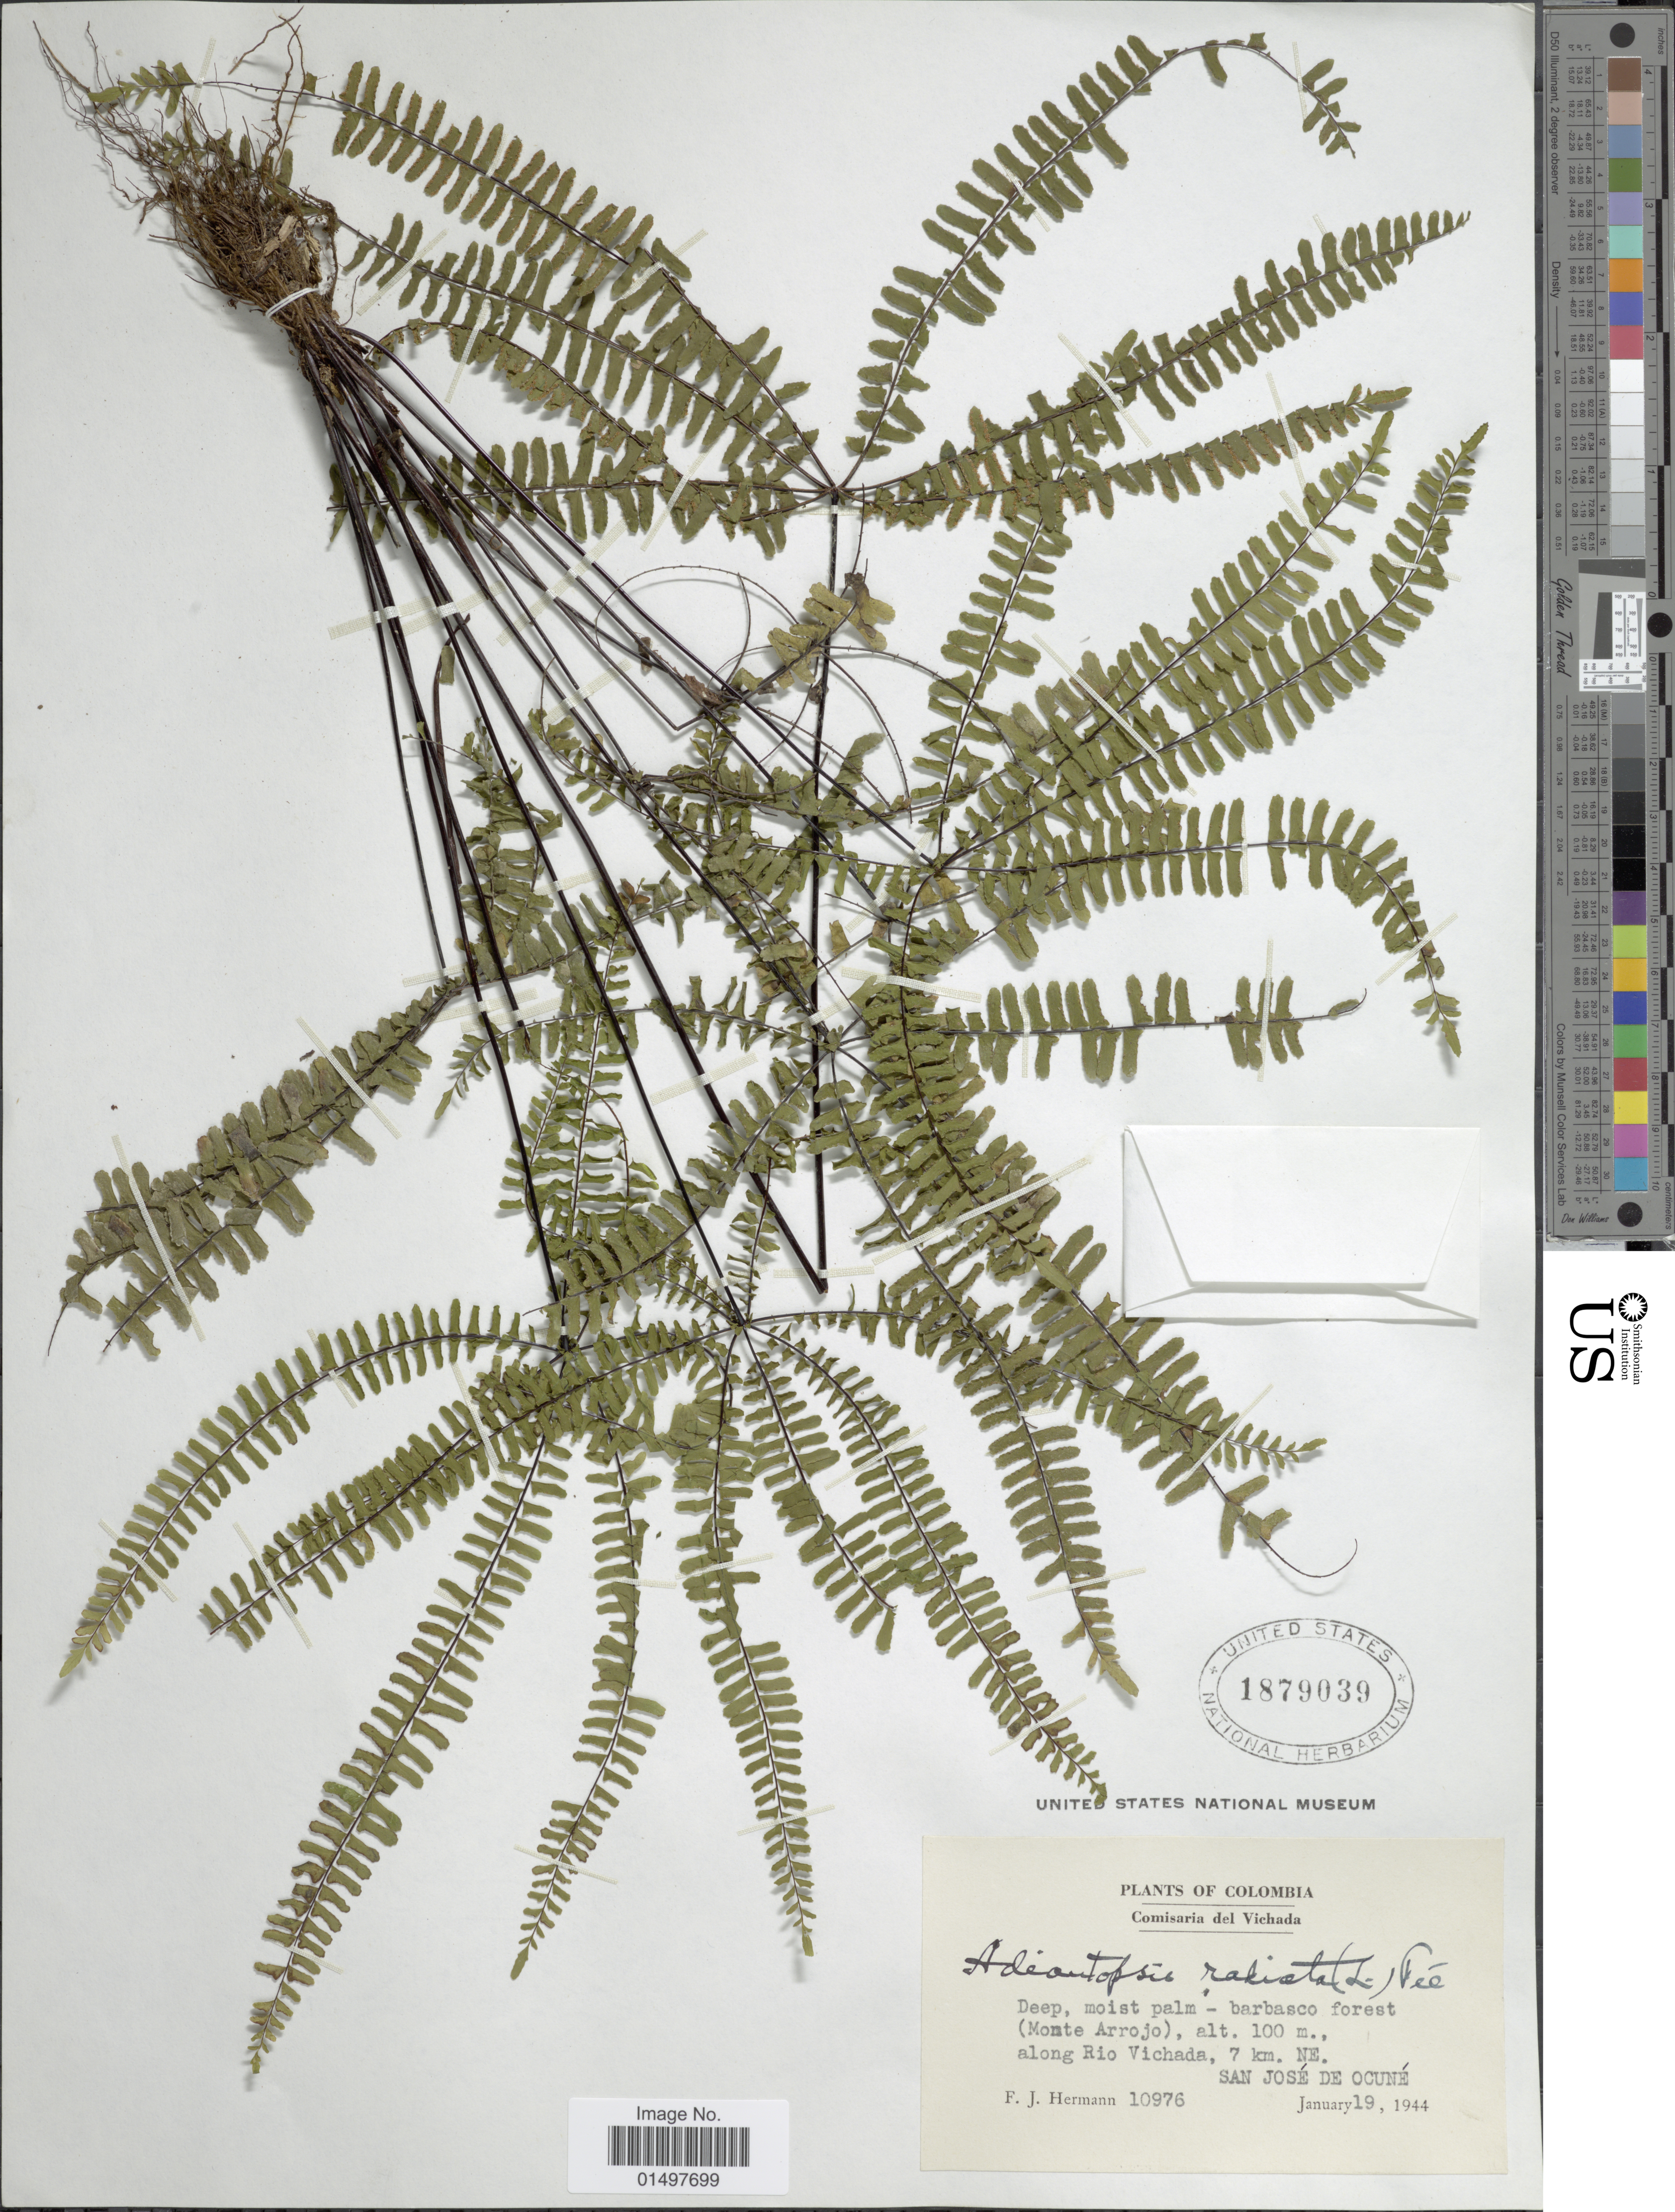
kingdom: Plantae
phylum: Tracheophyta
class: Polypodiopsida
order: Polypodiales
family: Pteridaceae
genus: Adiantopsis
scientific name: Adiantopsis radiata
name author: (L.) Fée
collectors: F. J. Hermann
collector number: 10976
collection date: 1944-01-19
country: Colombia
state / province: Vichada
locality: Comisaria del Vichada. Monte Arrojo. Along Rio Vichada, 7 km. NE. San Jose de Ocune.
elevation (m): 100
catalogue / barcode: US 1879039